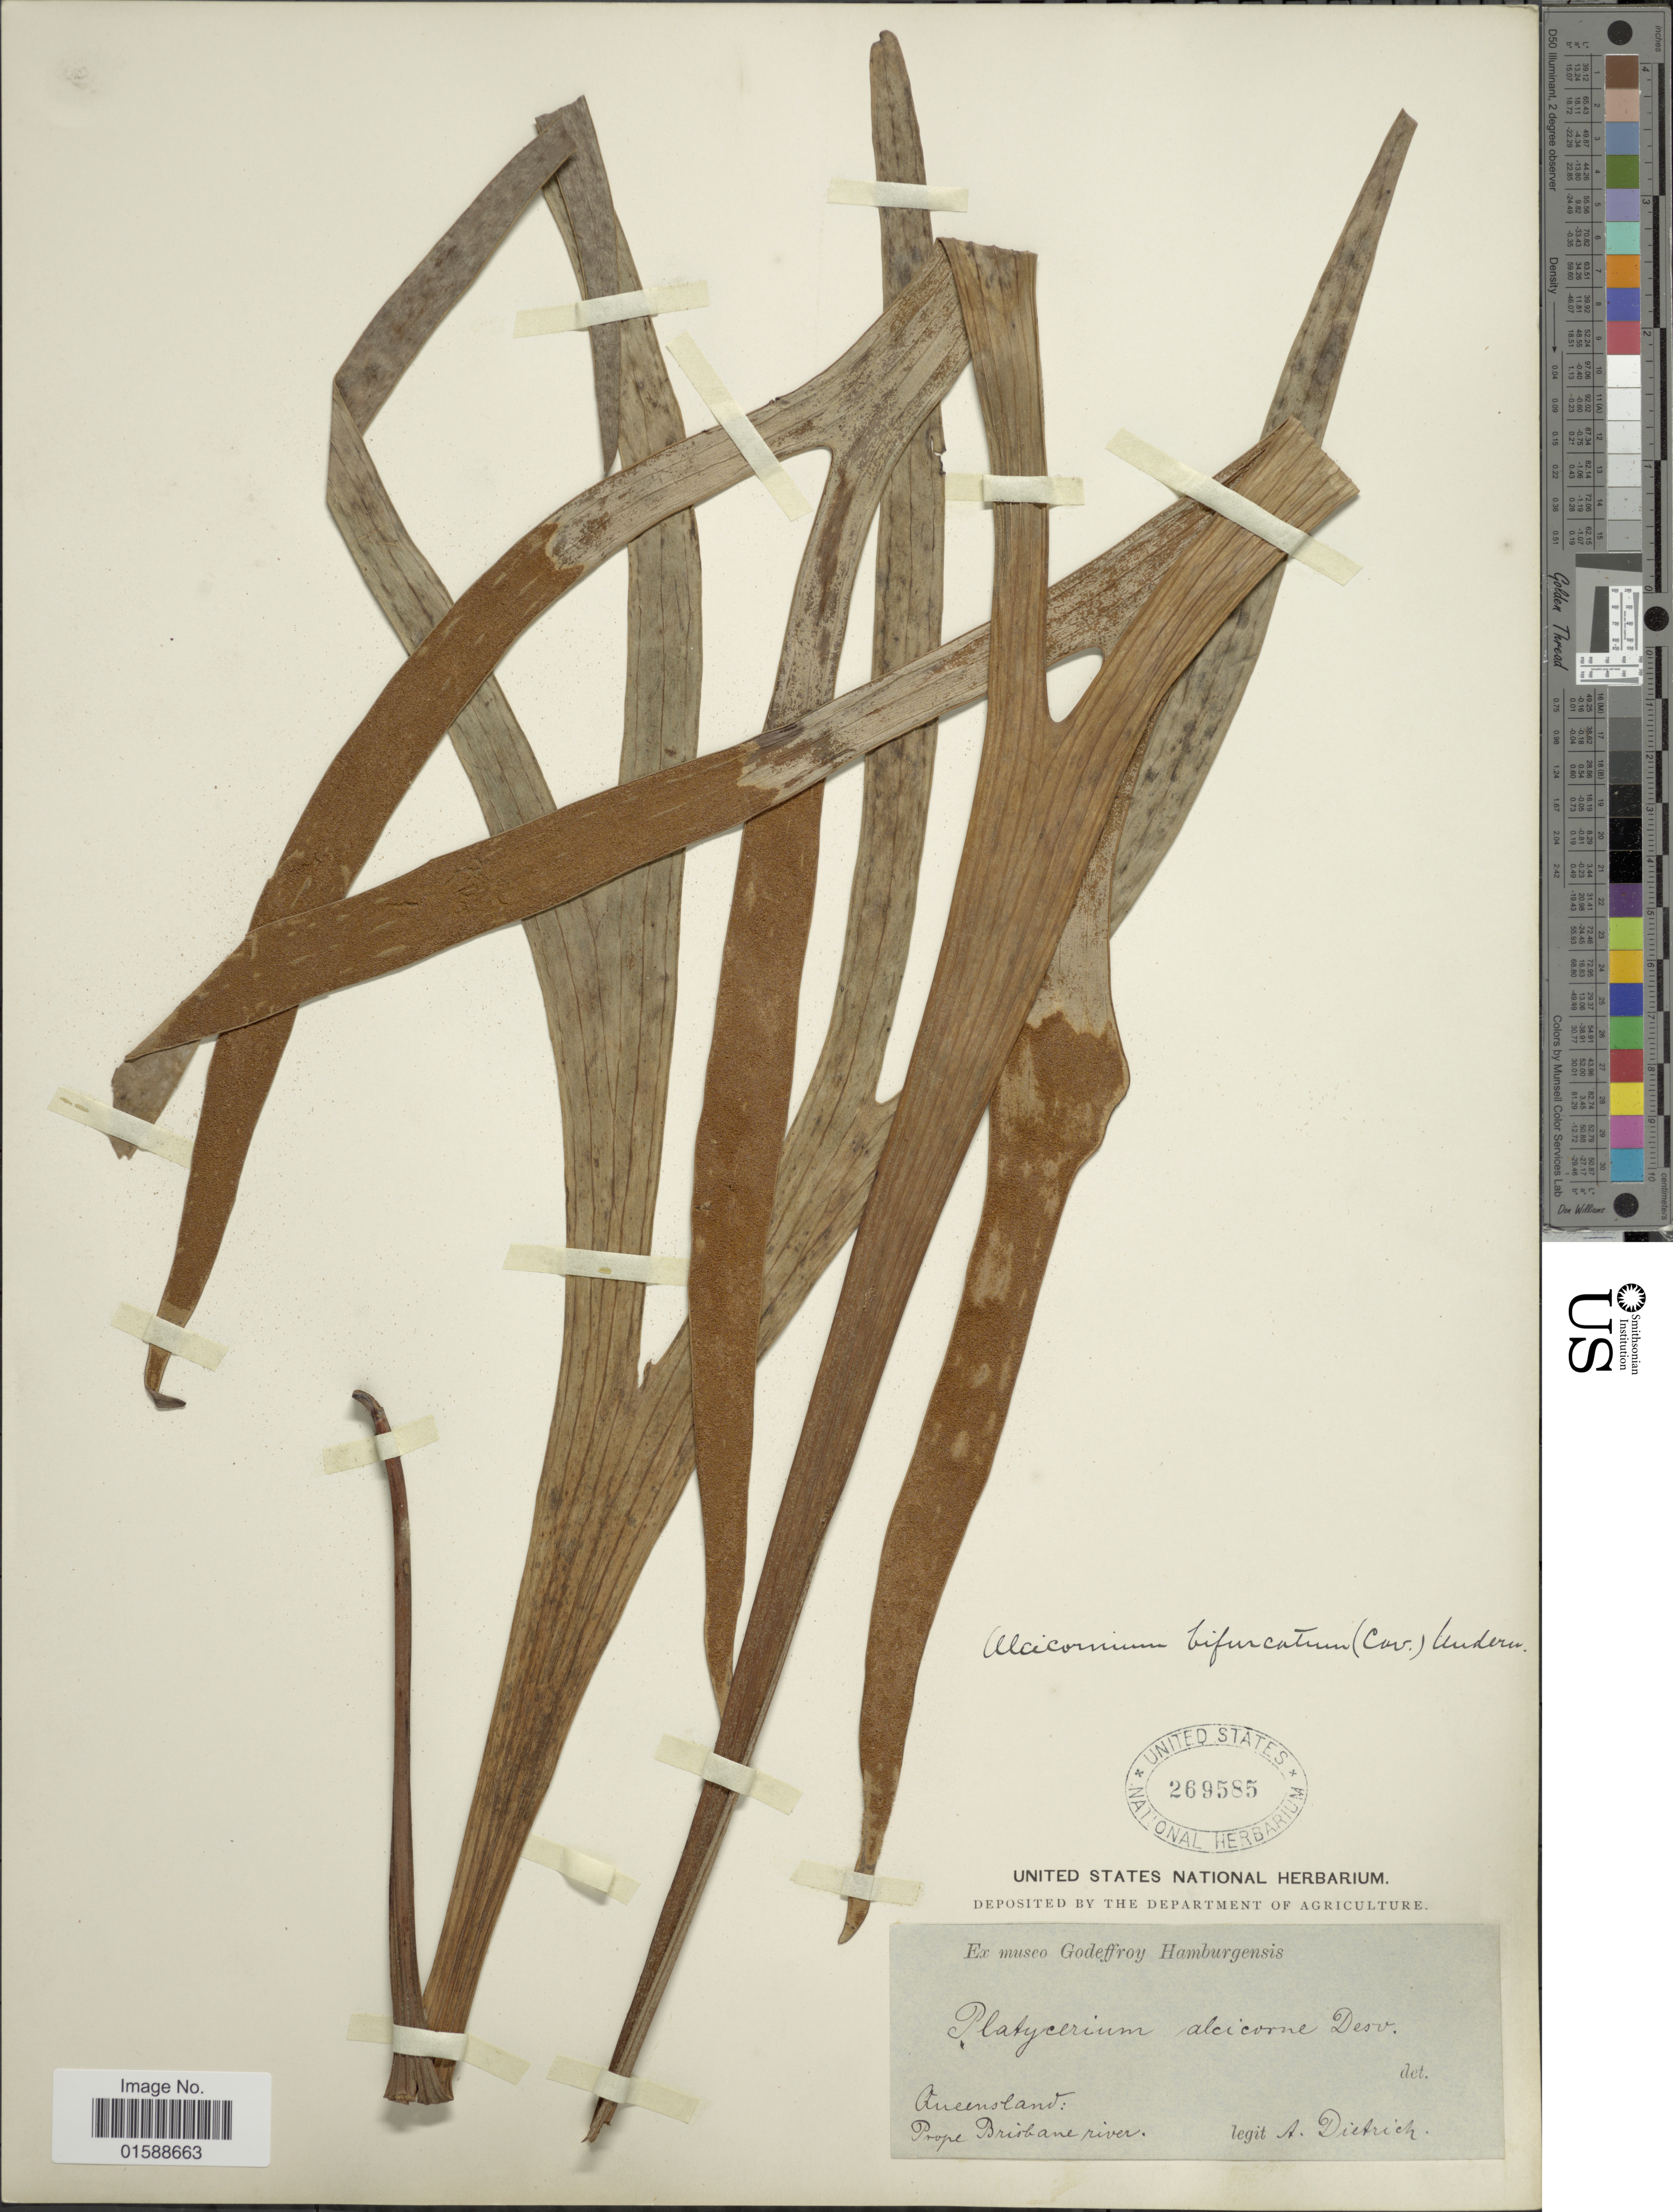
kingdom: Plantae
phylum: Tracheophyta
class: Polypodiopsida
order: Polypodiales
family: Polypodiaceae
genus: Platycerium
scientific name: Platycerium bifurcatum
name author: (Cav.) C. Chr.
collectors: A. Dietrich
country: Australia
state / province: Queensland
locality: Prope Brisbane river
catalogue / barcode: US 269585